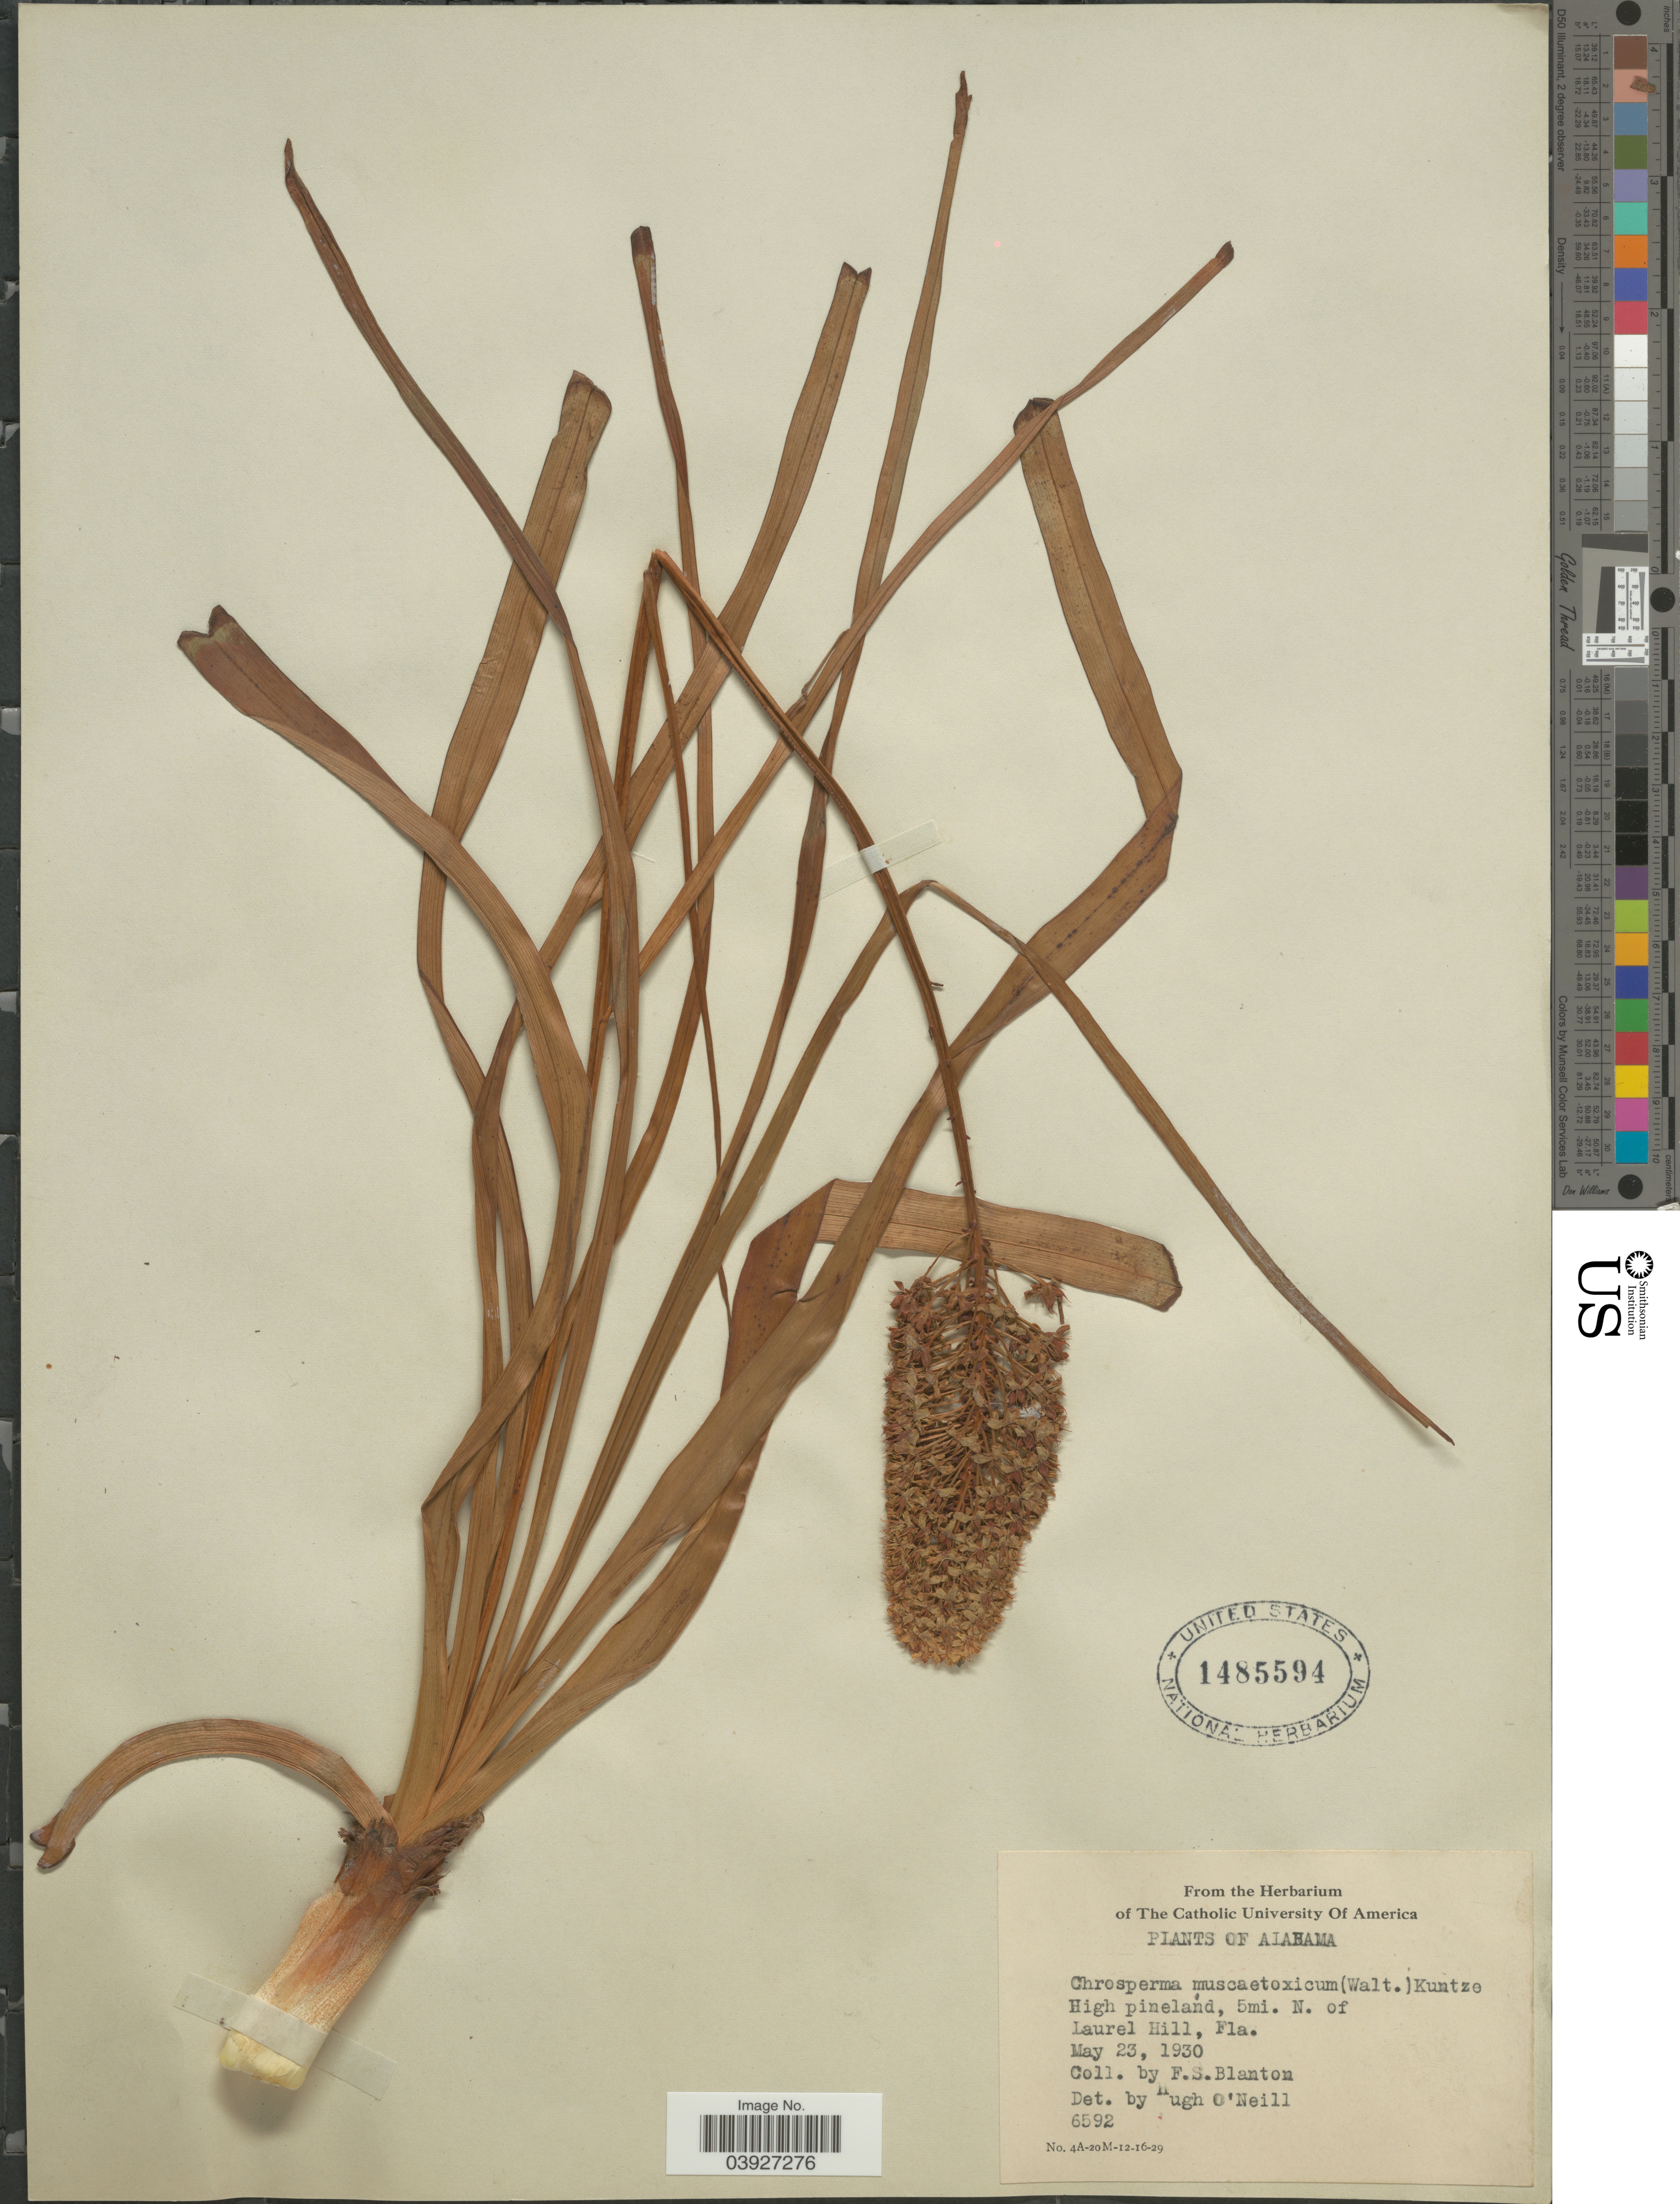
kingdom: Plantae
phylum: Tracheophyta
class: Liliopsida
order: Liliales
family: Melanthiaceae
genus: Amianthium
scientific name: Amianthium muscitoxicum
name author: (Walter) A. Gray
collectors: F. S. Blanton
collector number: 6592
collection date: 1930-05-23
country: United States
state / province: Alabama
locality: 5mi. N. of Laurel Hill.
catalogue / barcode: US 1485594